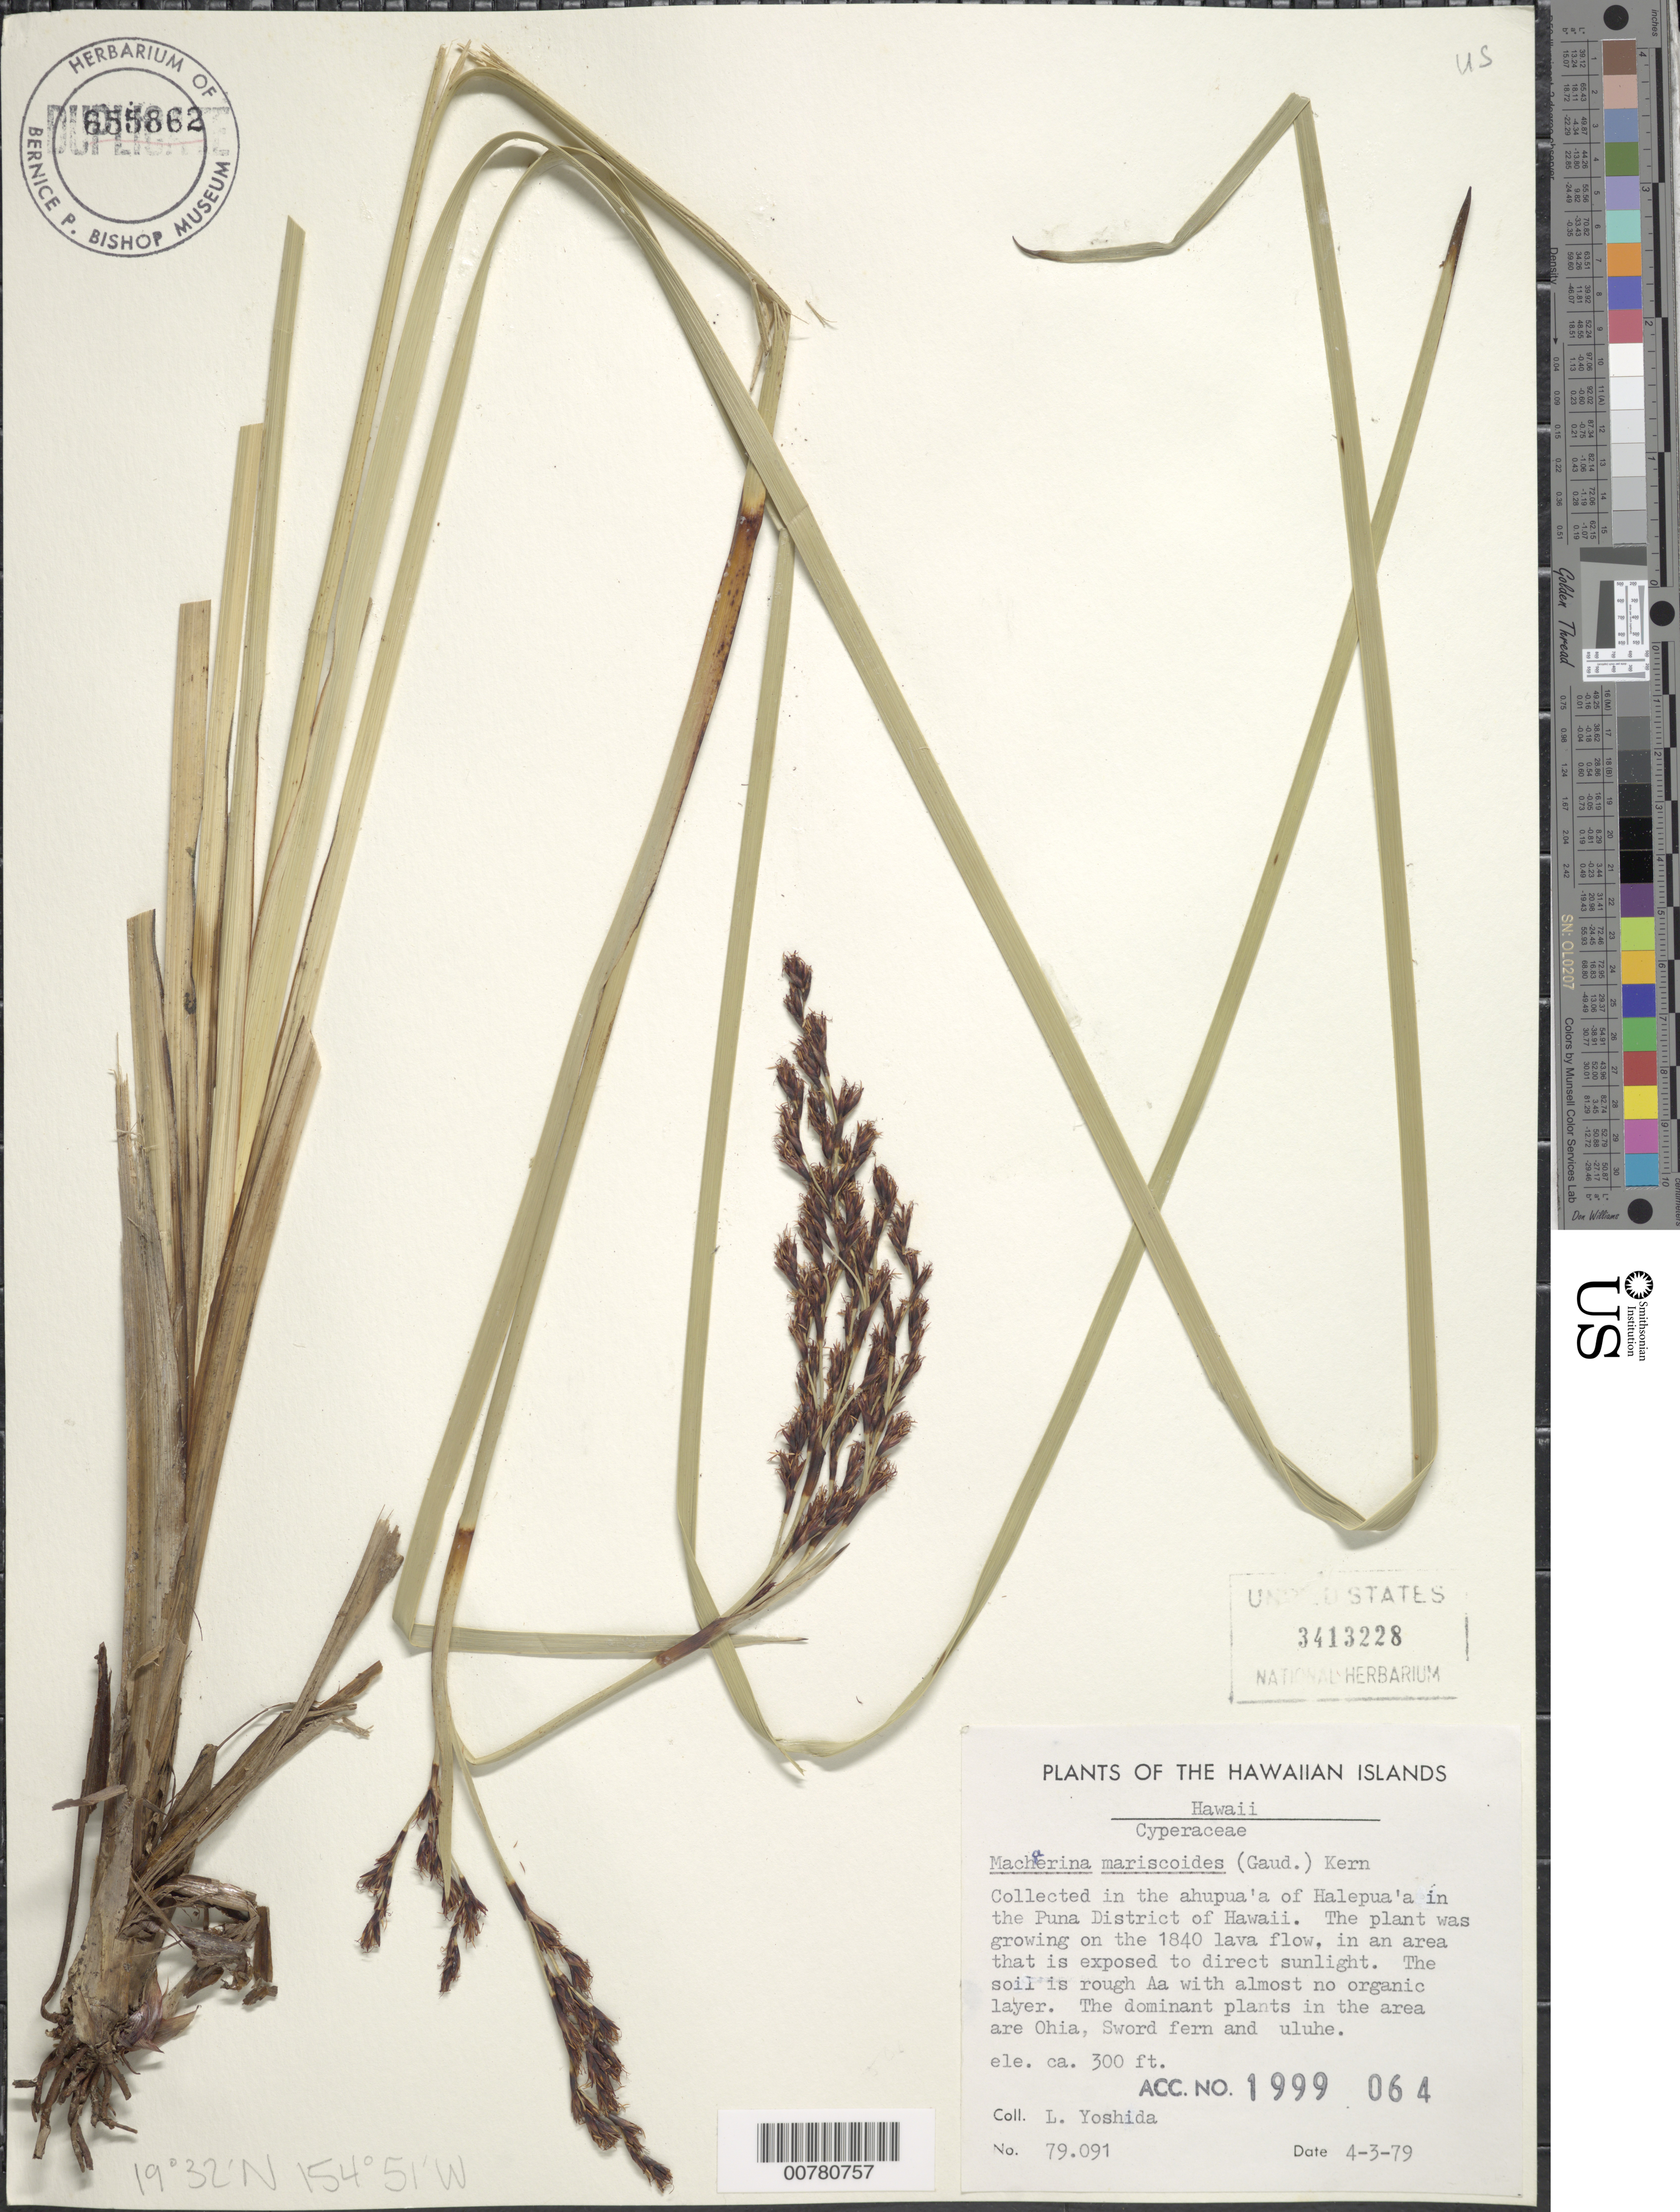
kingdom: Plantae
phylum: Tracheophyta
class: Liliopsida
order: Poales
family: Cyperaceae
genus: Machaerina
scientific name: Machaerina mariscoides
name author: (Gaudich.) J. Kern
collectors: L. Yoshida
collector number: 79.091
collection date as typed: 3 Apr 1979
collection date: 1979-04-03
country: United States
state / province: Hawaii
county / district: Hawaii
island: Hawaii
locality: Puna District, collected in the ahupua'a.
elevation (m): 91.44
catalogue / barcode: US 3413228